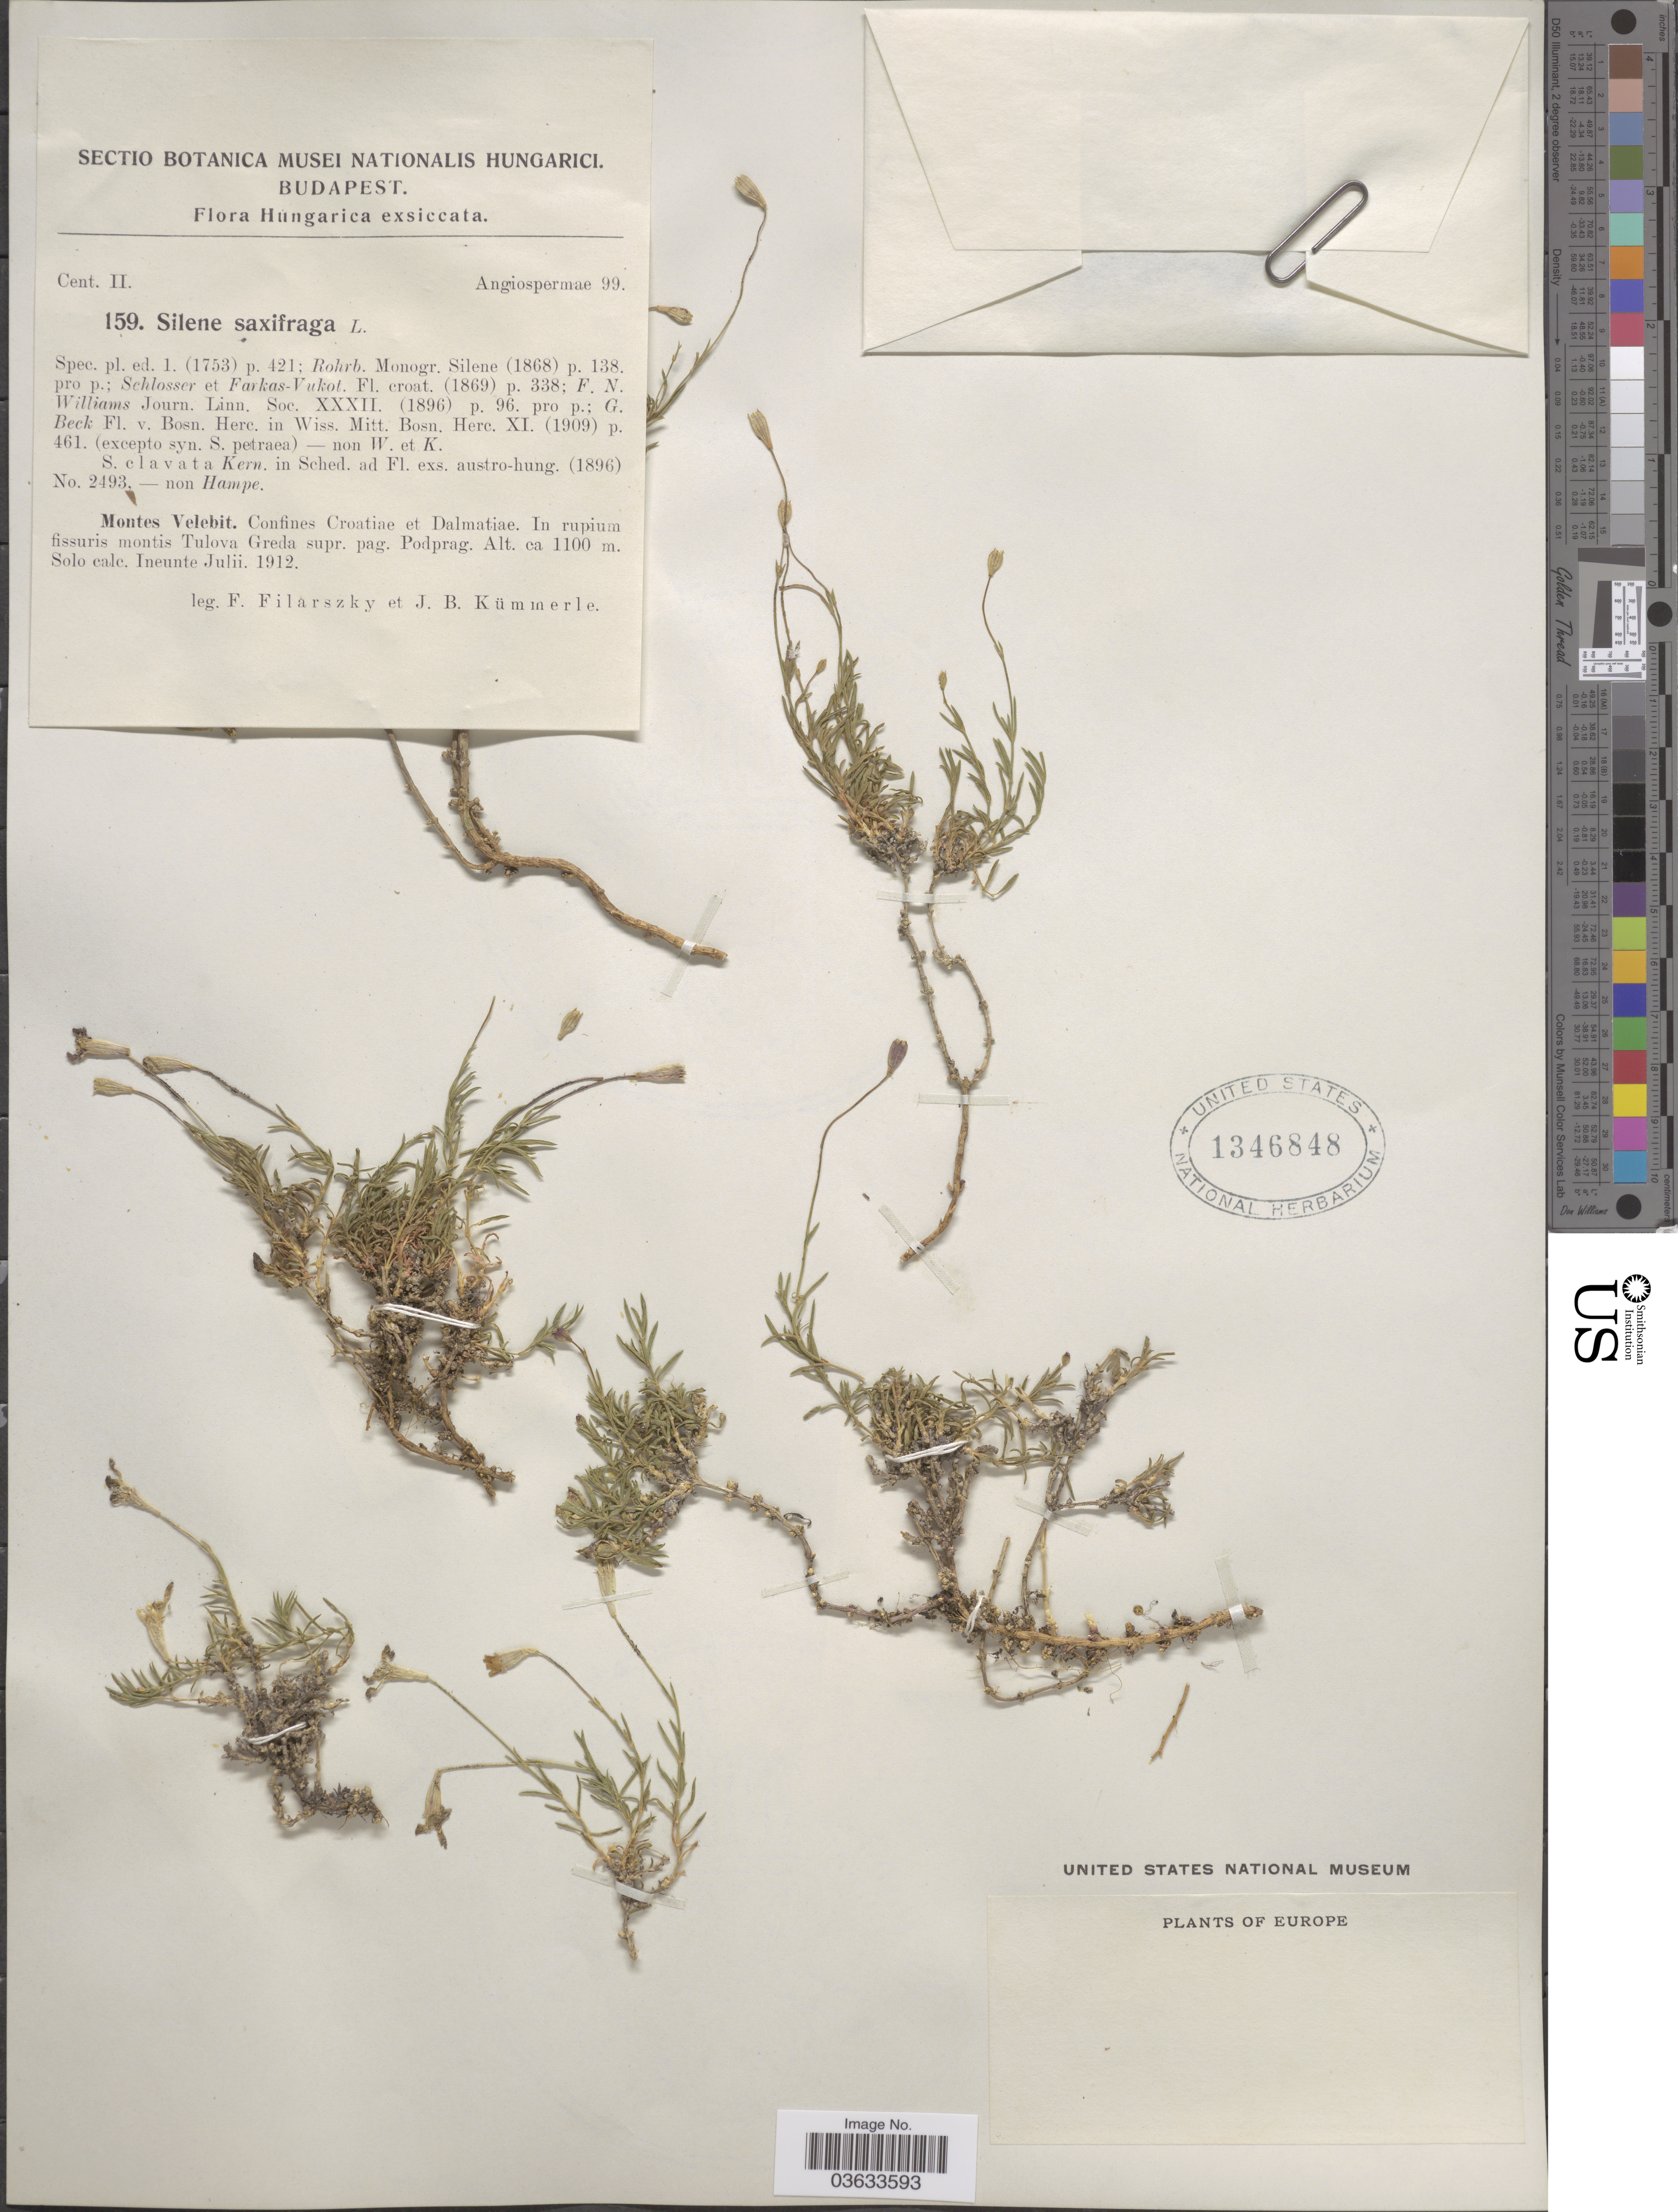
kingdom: Plantae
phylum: Tracheophyta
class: Magnoliopsida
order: Caryophyllales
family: Caryophyllaceae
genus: Silene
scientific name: Silene saxifraga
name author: L.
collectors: F. Filarszky & J. Kummerle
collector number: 159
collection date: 1912-07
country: Hungary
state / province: Budapest, Capital District of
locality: Montes Velebit. Confines Croatiæ et Dalmatiæ. In rupium fissuris montis Tulova Greda supr. pag. Podprag.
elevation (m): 1100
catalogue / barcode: US 1346848